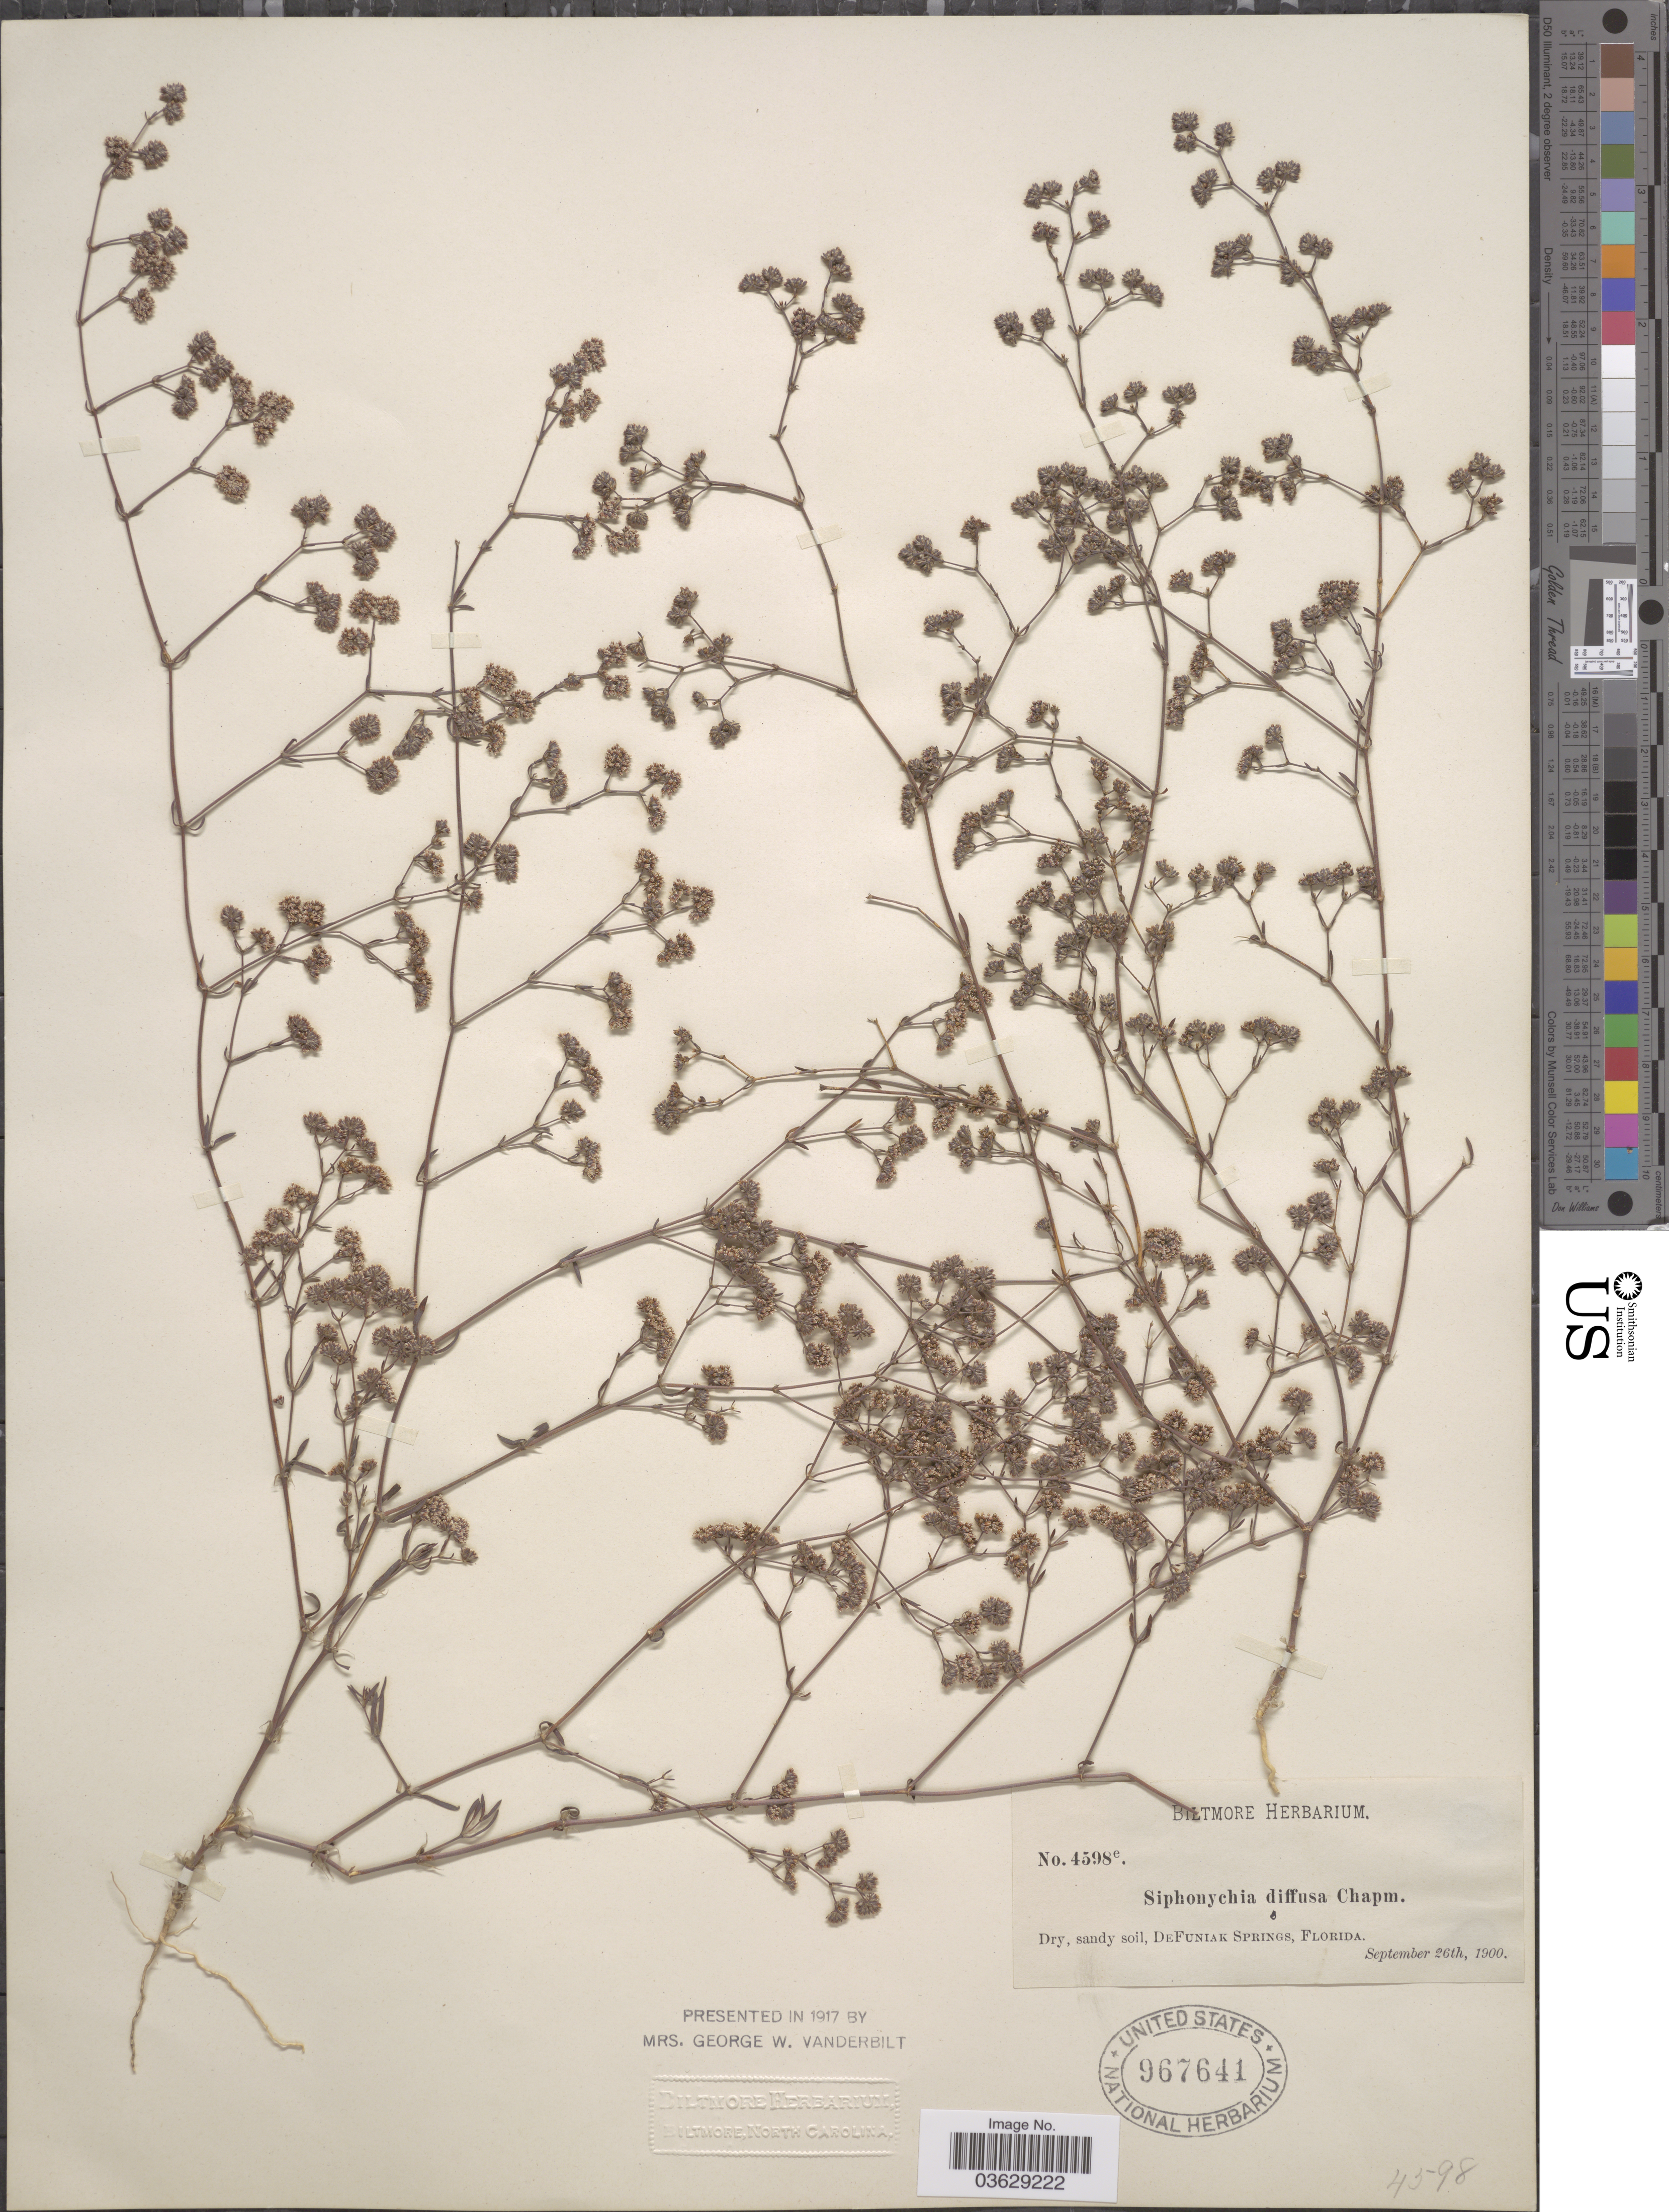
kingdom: Plantae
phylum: Tracheophyta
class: Magnoliopsida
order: Caryophyllales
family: Caryophyllaceae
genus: Paronychia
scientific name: Paronychia patula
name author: Shinners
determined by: Strong, Mark T., (BOT), Smithsonian Institution - National Museum of Natural History (UNITED STATES)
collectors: ex herb. Biltmore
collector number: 4598e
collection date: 1900-09-26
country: United States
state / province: Florida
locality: DeFuniak Springs.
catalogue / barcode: US 967641